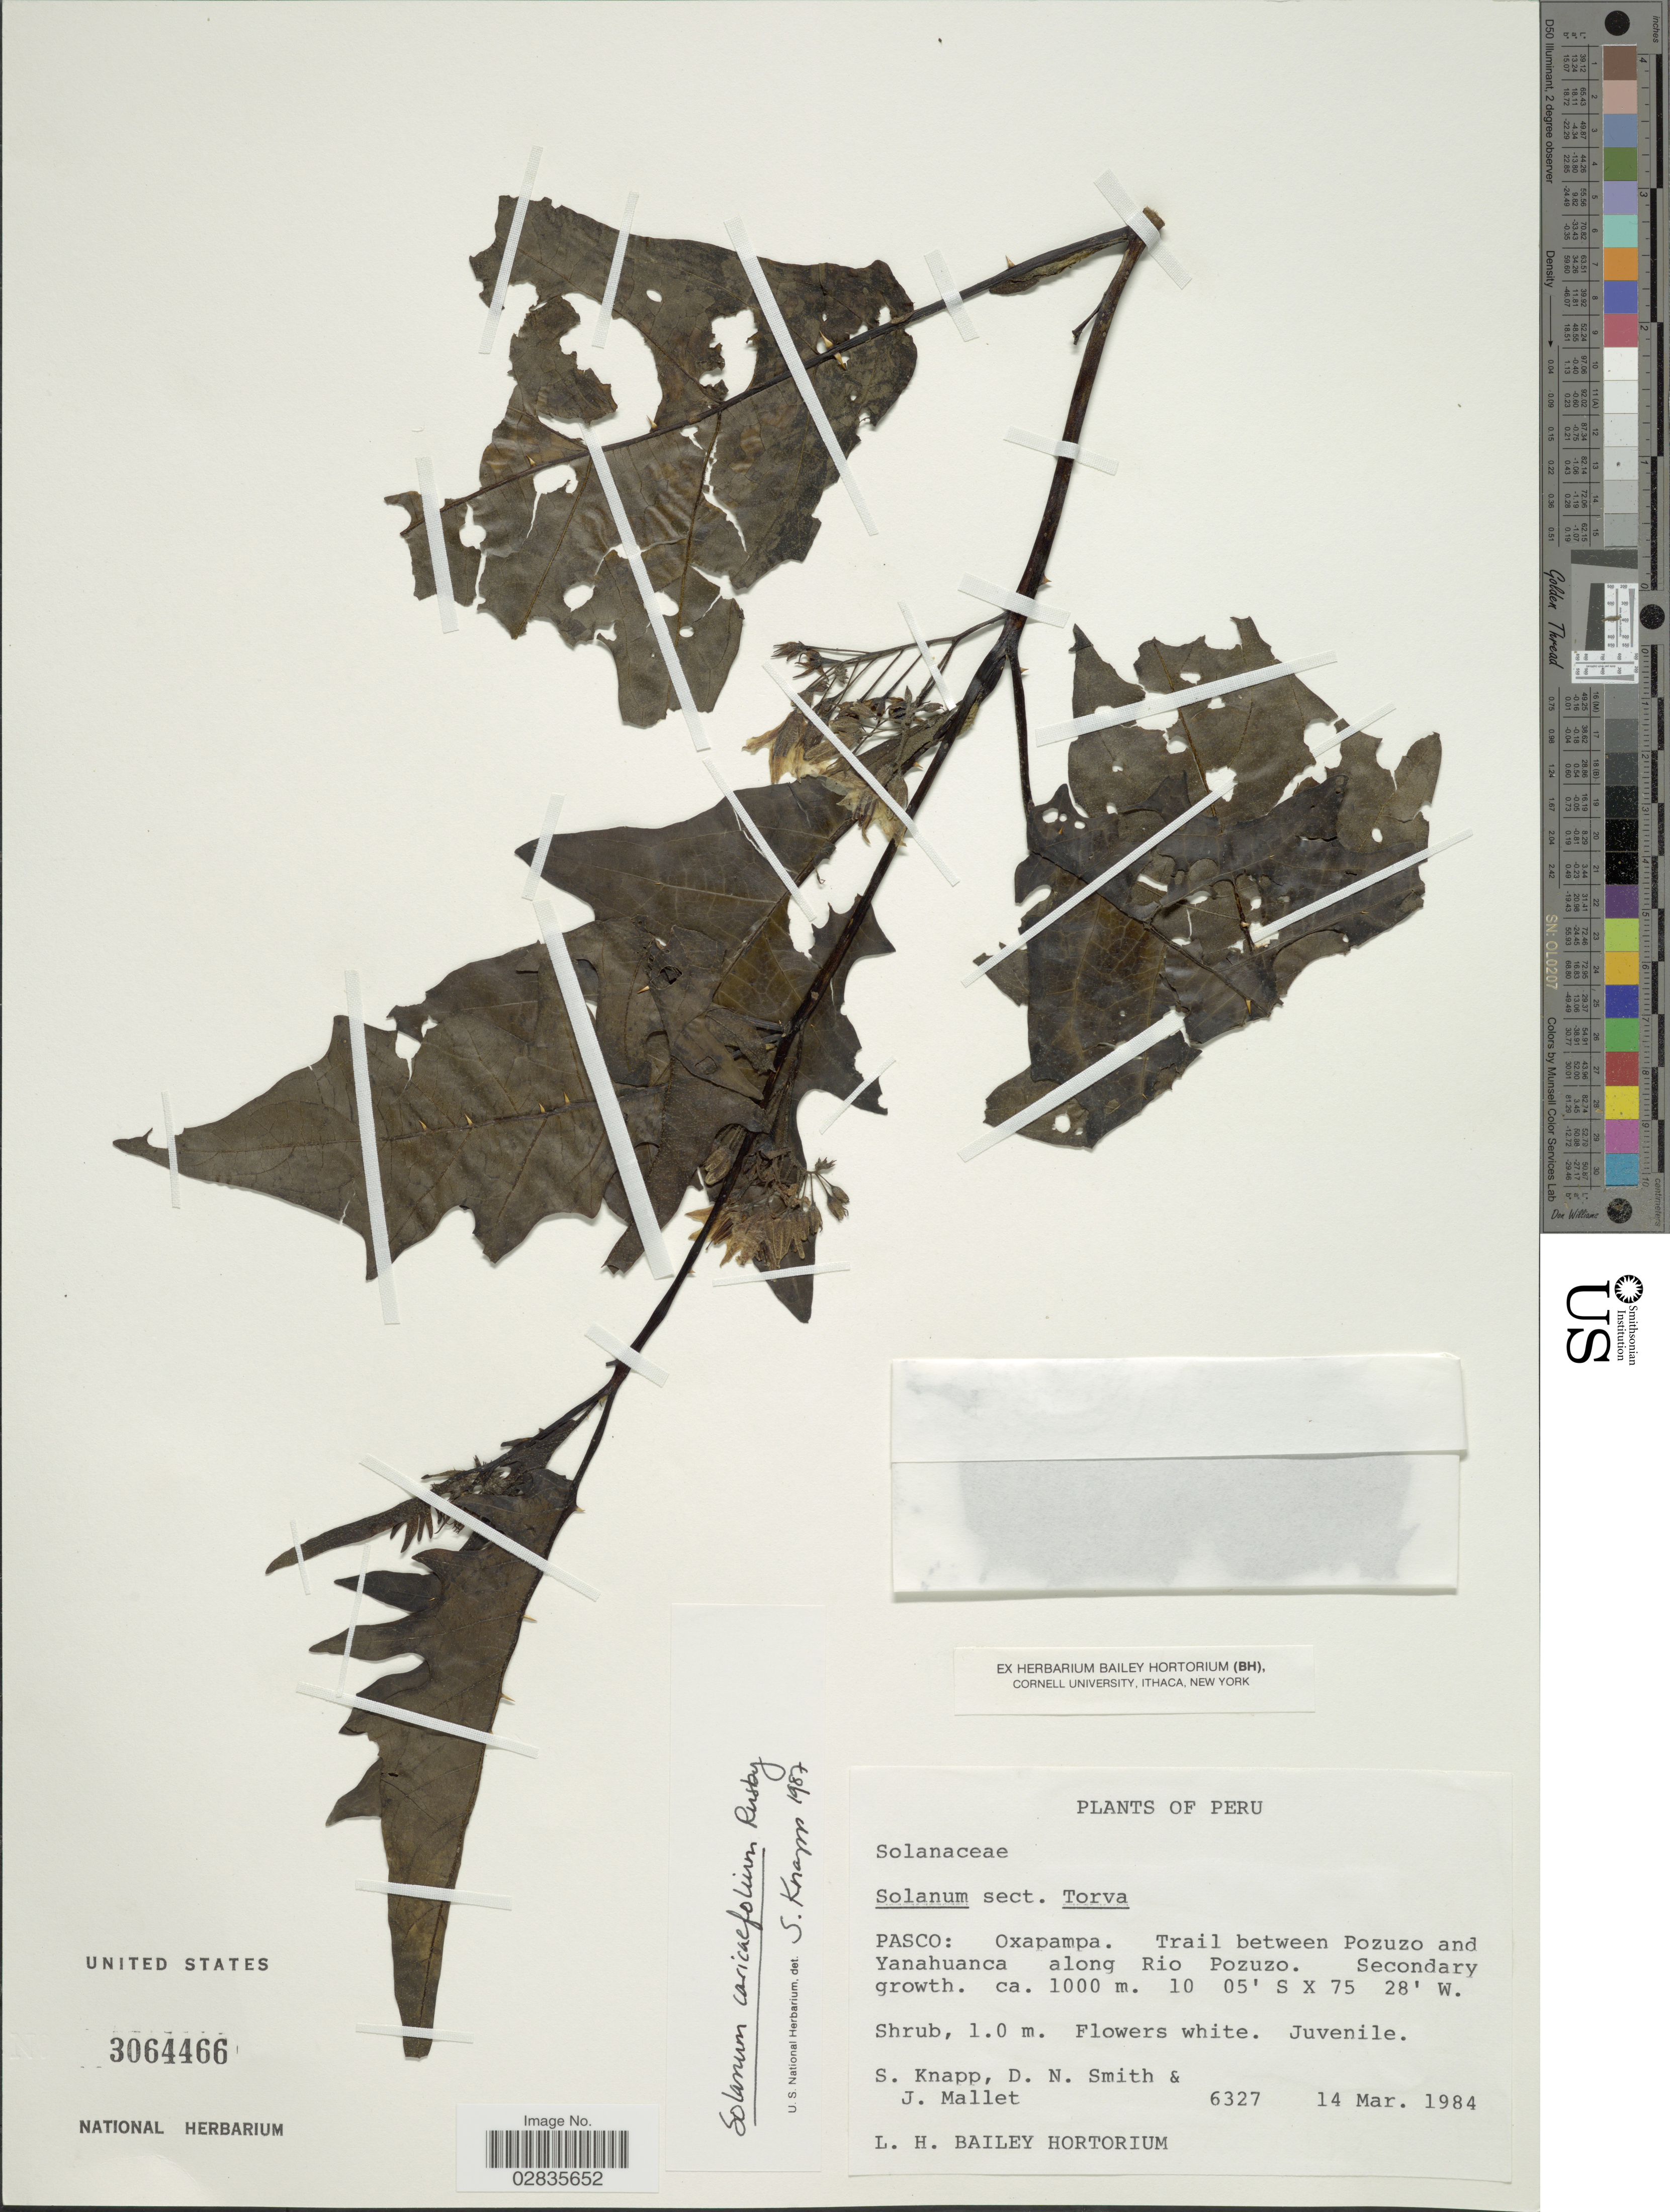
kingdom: Plantae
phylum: Tracheophyta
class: Magnoliopsida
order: Solanales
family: Solanaceae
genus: Solanum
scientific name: Solanum caricaefolium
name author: Rusby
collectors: S. Knapp, D. Smith & J. Mallet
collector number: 6327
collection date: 1984-03-14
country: Peru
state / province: Pasco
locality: Oxapampa. Trail between Pozuzo and Yanahuanca along Rio Pozuzo.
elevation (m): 1000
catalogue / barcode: US 3064466